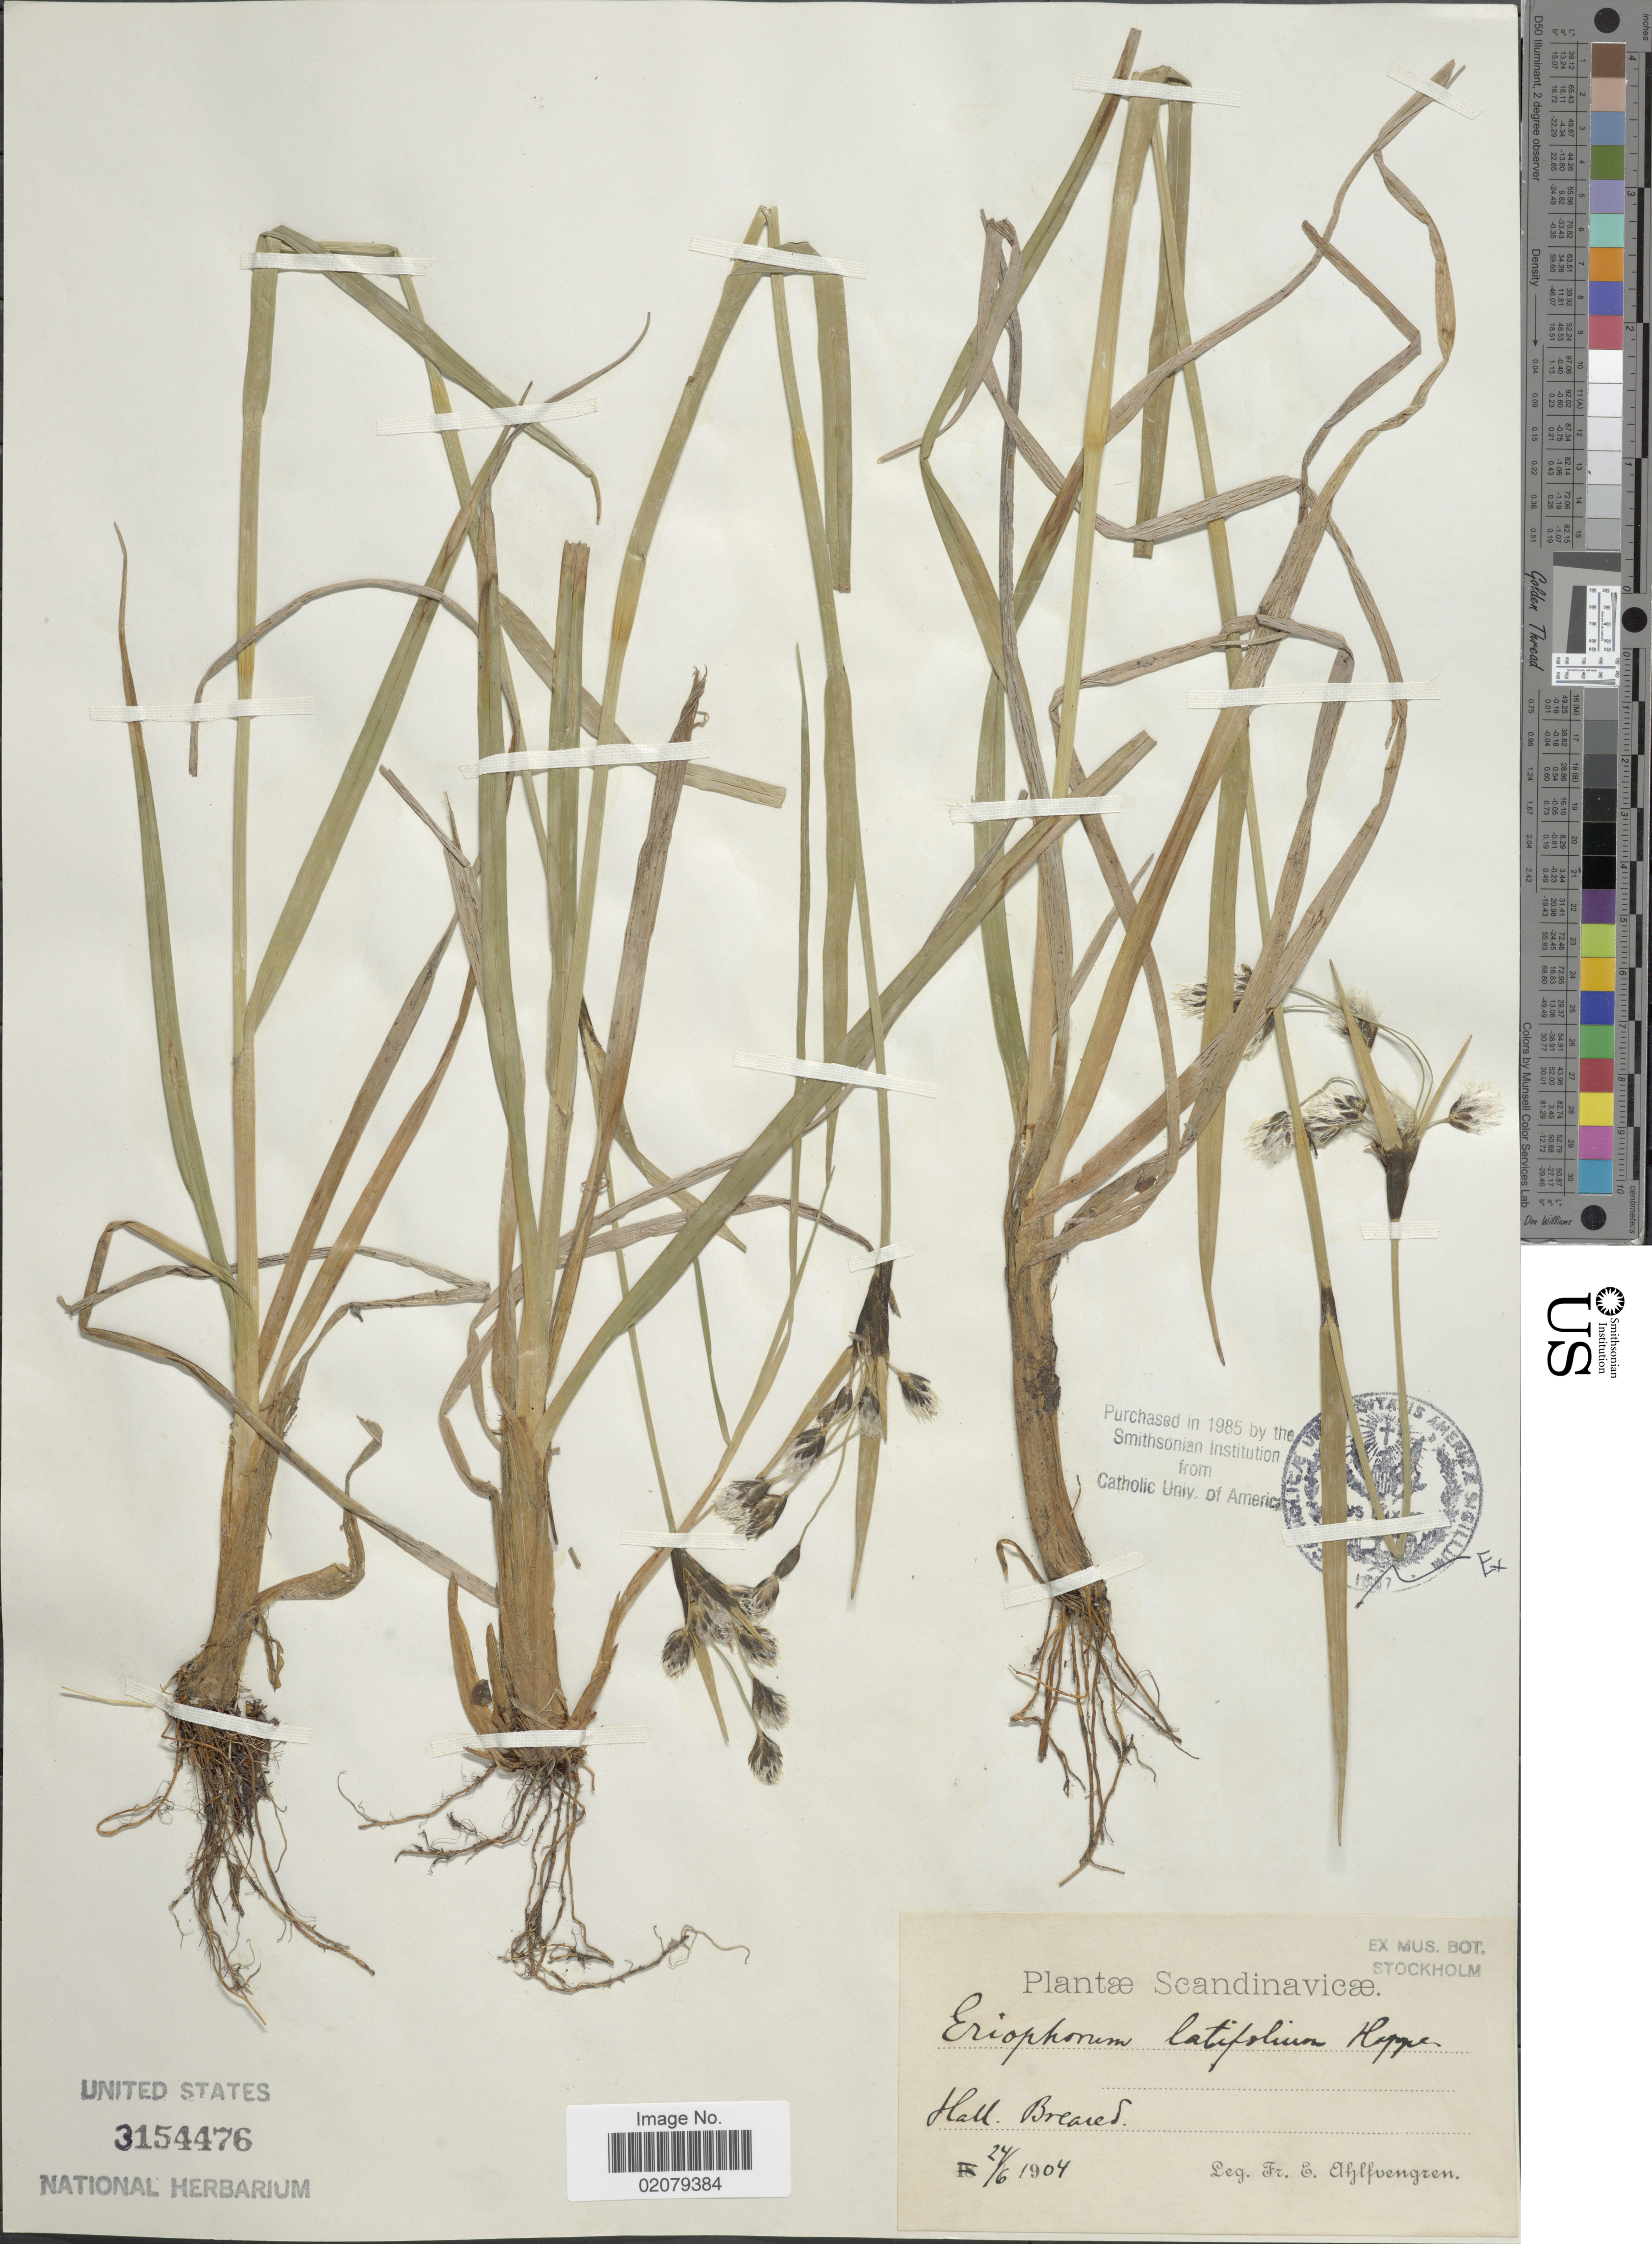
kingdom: Plantae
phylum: Tracheophyta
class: Liliopsida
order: Poales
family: Cyperaceae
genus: Eriophorum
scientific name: Eriophorum latifolium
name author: Hoppe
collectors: E. Ahlfvengren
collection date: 1904-06-24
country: Sweden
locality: Scandinacicae, Hall Breared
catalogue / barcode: US 3154476